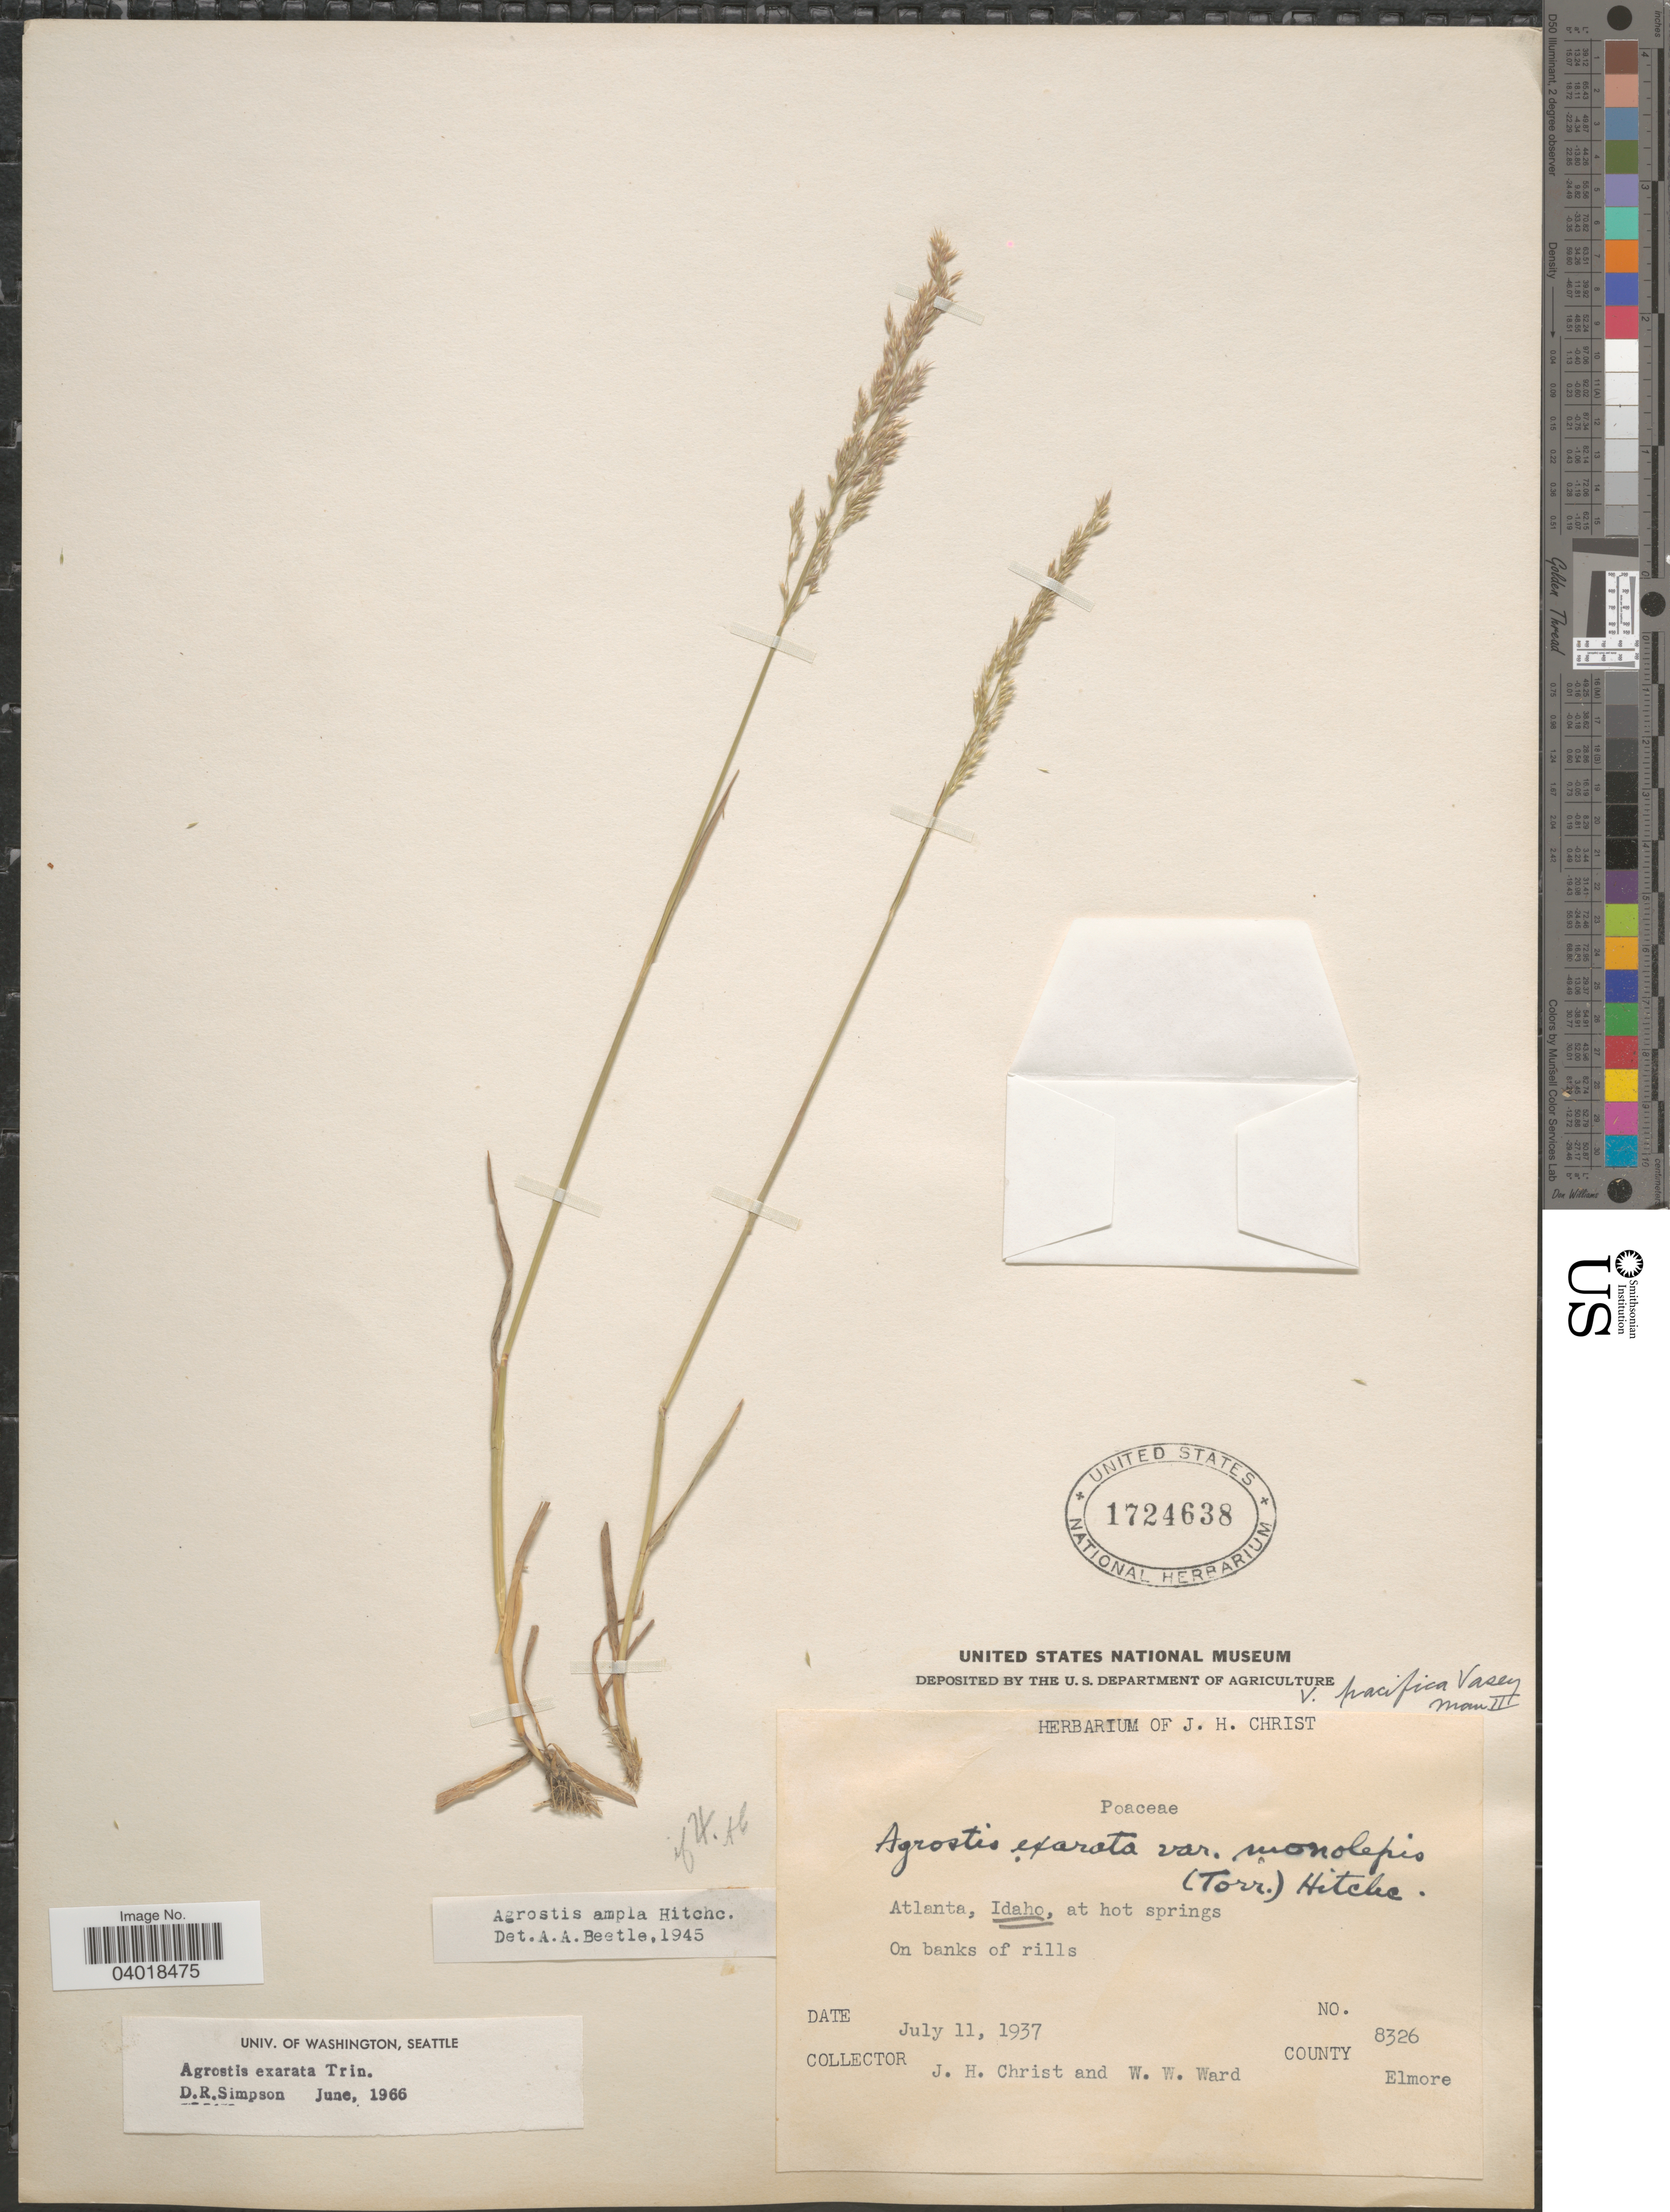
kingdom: Plantae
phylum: Tracheophyta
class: Liliopsida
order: Poales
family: Poaceae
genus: Agrostis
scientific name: Agrostis exarata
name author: Trin.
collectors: J. H. Christ & W. Ward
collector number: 8326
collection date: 1937-07-11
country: United States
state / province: Idaho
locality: Atlanta, at hot springs. County Elmore.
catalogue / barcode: US 1724638